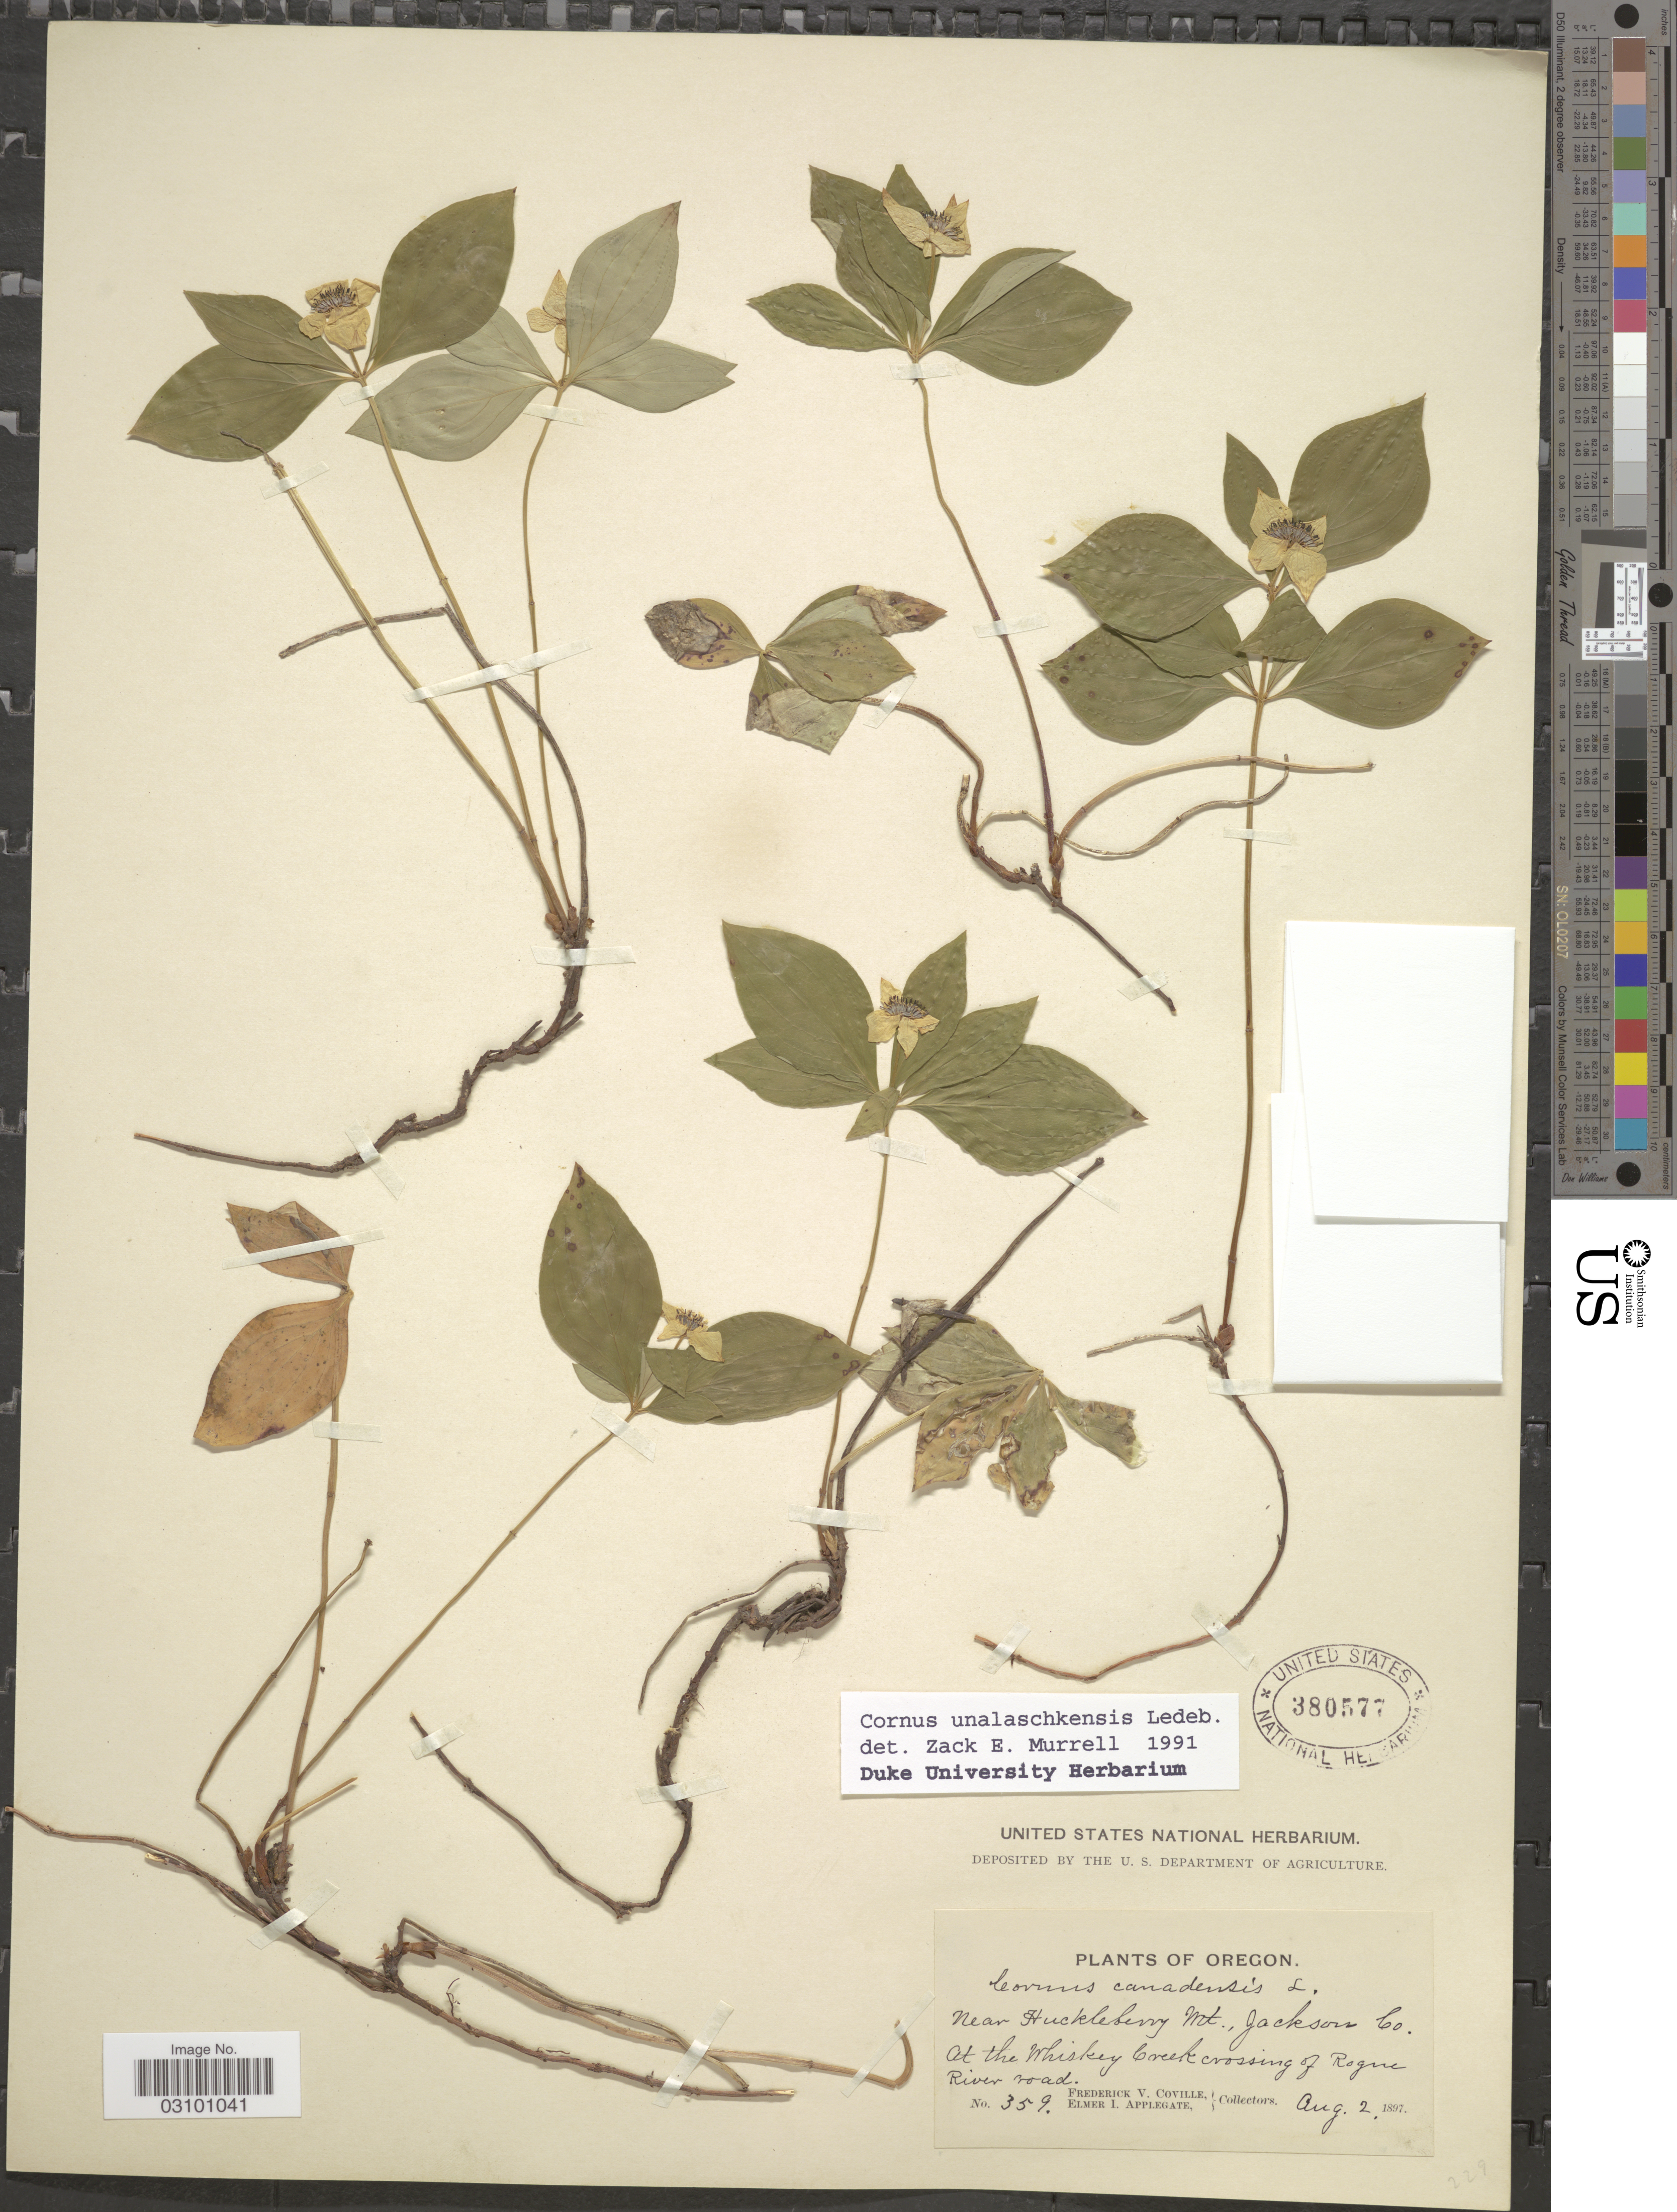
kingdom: Plantae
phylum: Tracheophyta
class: Magnoliopsida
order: Cornales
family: Cornaceae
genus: Cornus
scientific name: Cornus unalaschkensis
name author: Ledeb.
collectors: F. V. Coville & E. I. Applegate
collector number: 359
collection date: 1897-08-02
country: United States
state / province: Oregon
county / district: Jackson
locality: Near Huckleberry Mt., Jackson Co. At the Whiskey Creek crossing of Rogne River road.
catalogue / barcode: US 380577